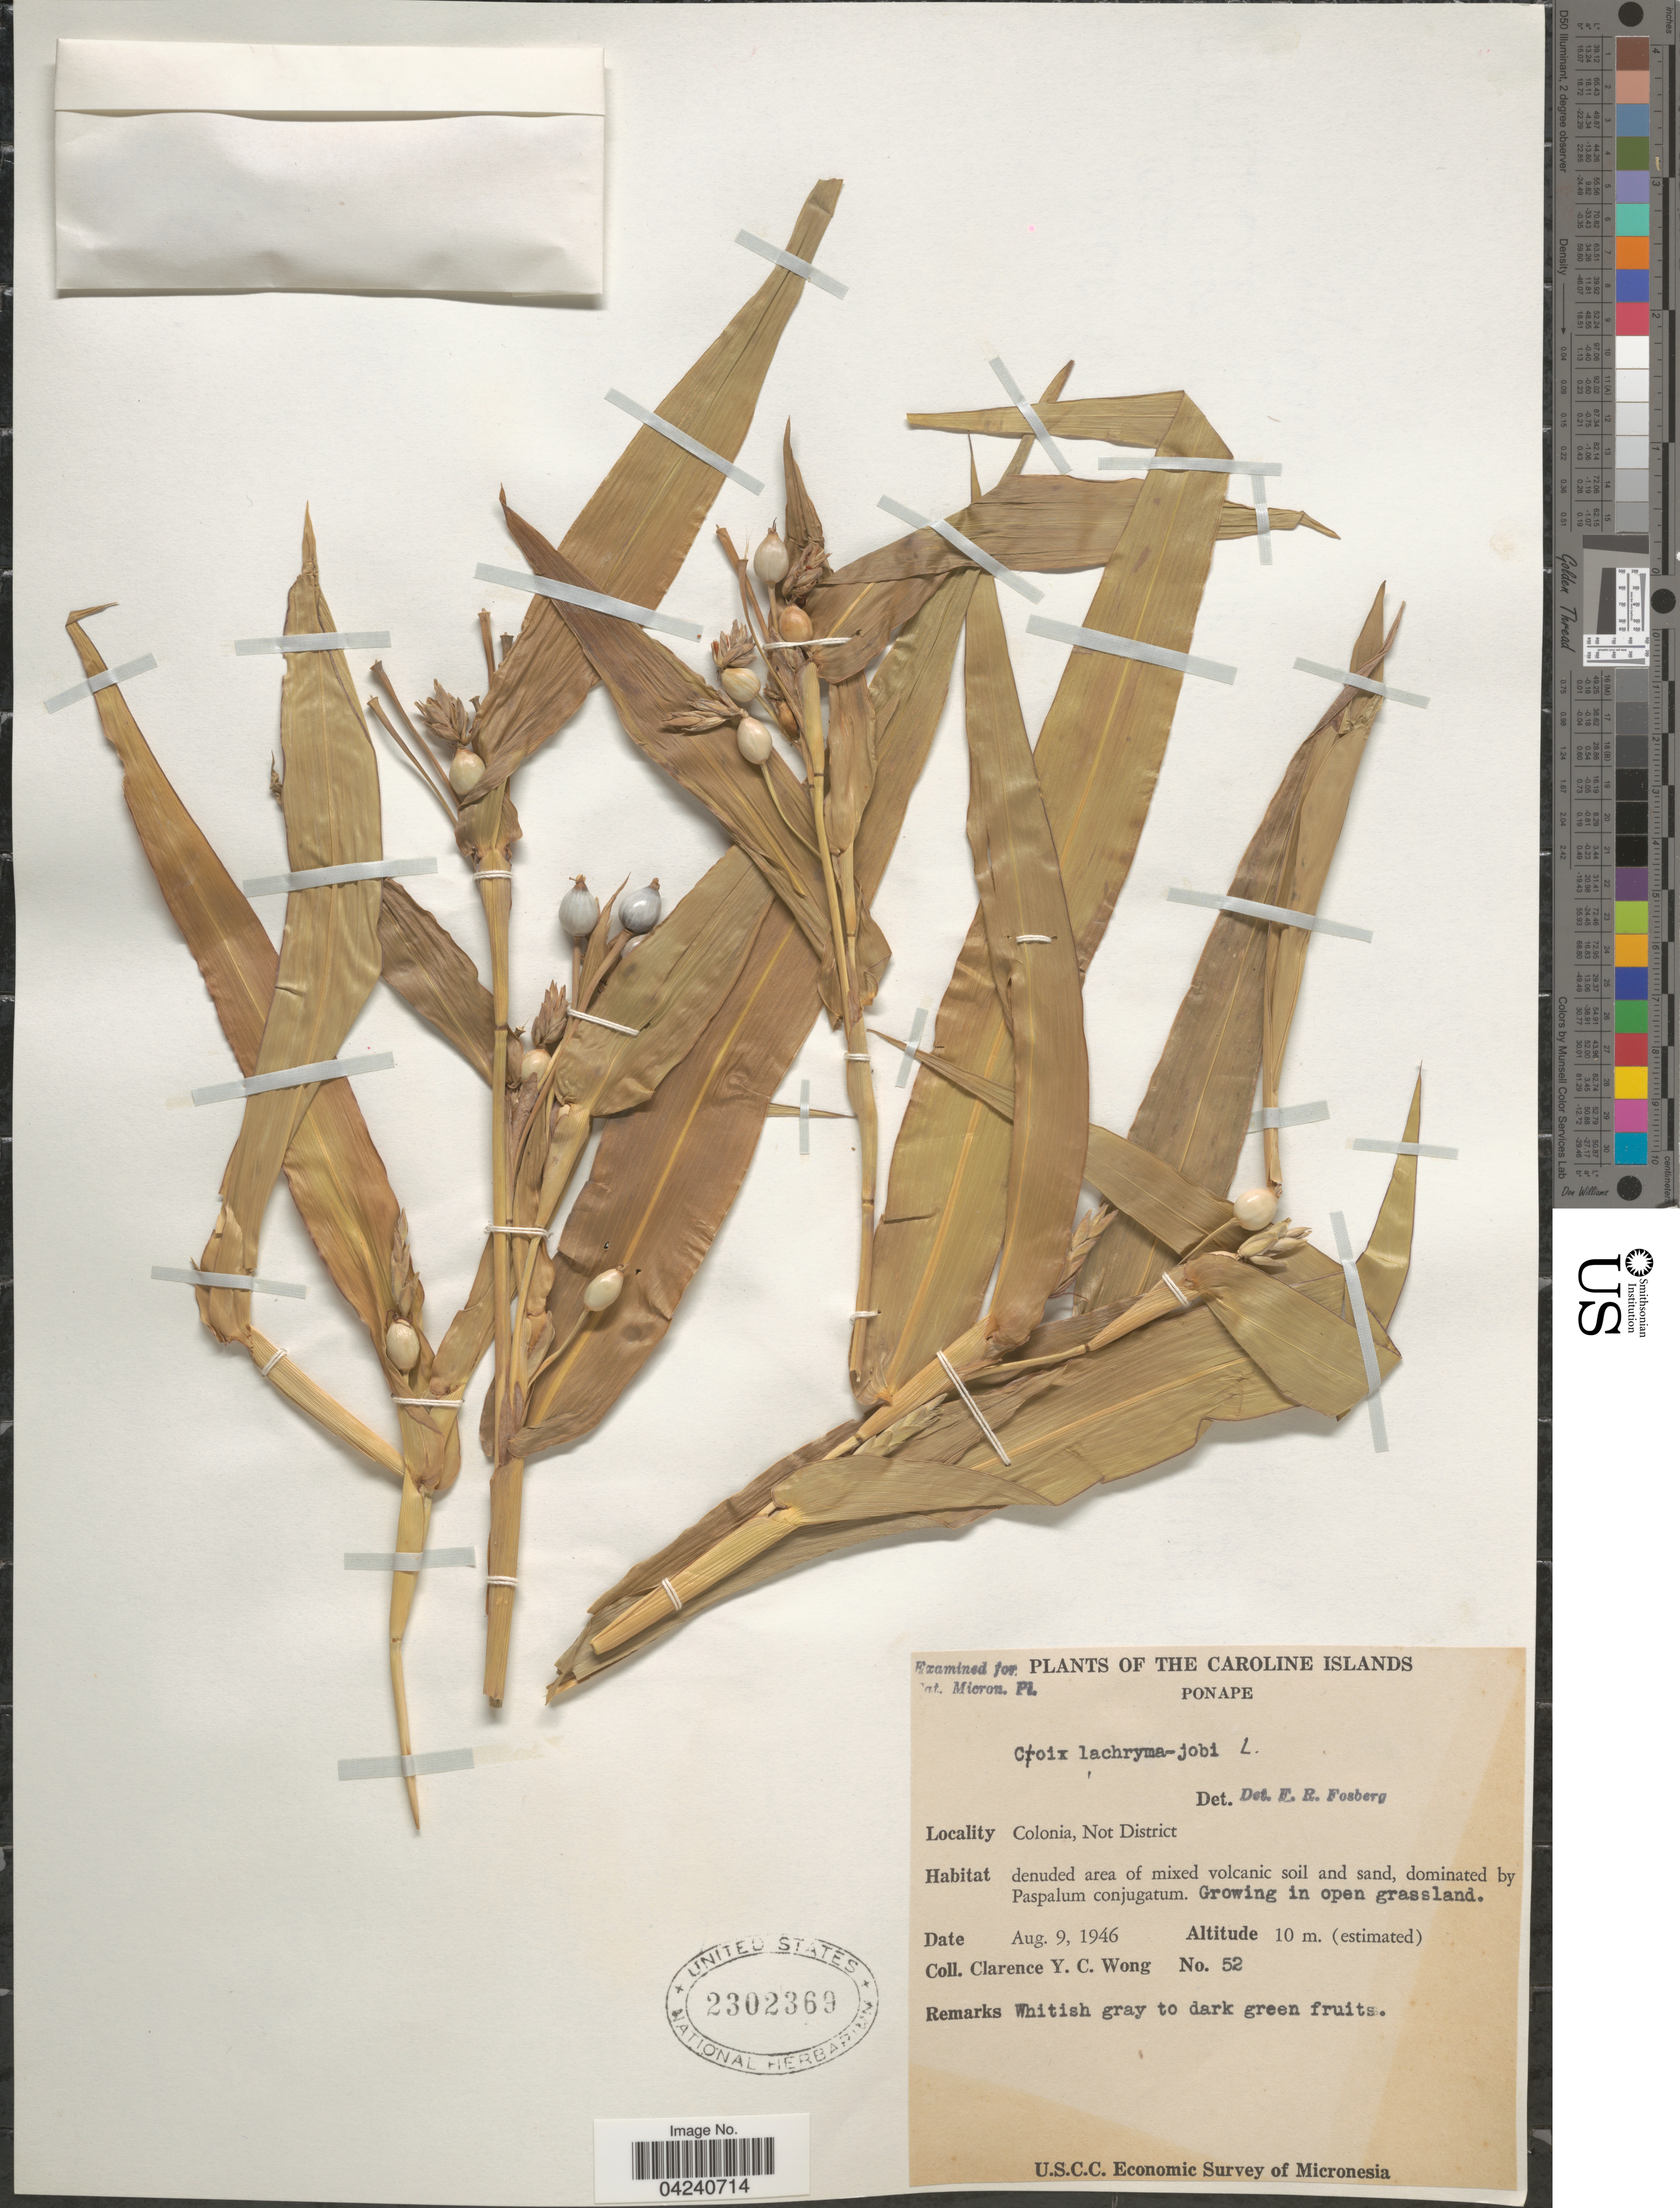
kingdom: Plantae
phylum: Tracheophyta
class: Liliopsida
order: Poales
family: Poaceae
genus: Coix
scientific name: Coix lacryma-jobi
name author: L.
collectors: C. Y. C. Wong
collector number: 52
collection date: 1946-08-09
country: Micronesia, Federated States of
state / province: Pohnpei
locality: The Caroline Islands. Ponape. Colonia, Not District. U.S.C.C. Economic Survey of Micronesia.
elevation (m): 10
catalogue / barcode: US 2302369